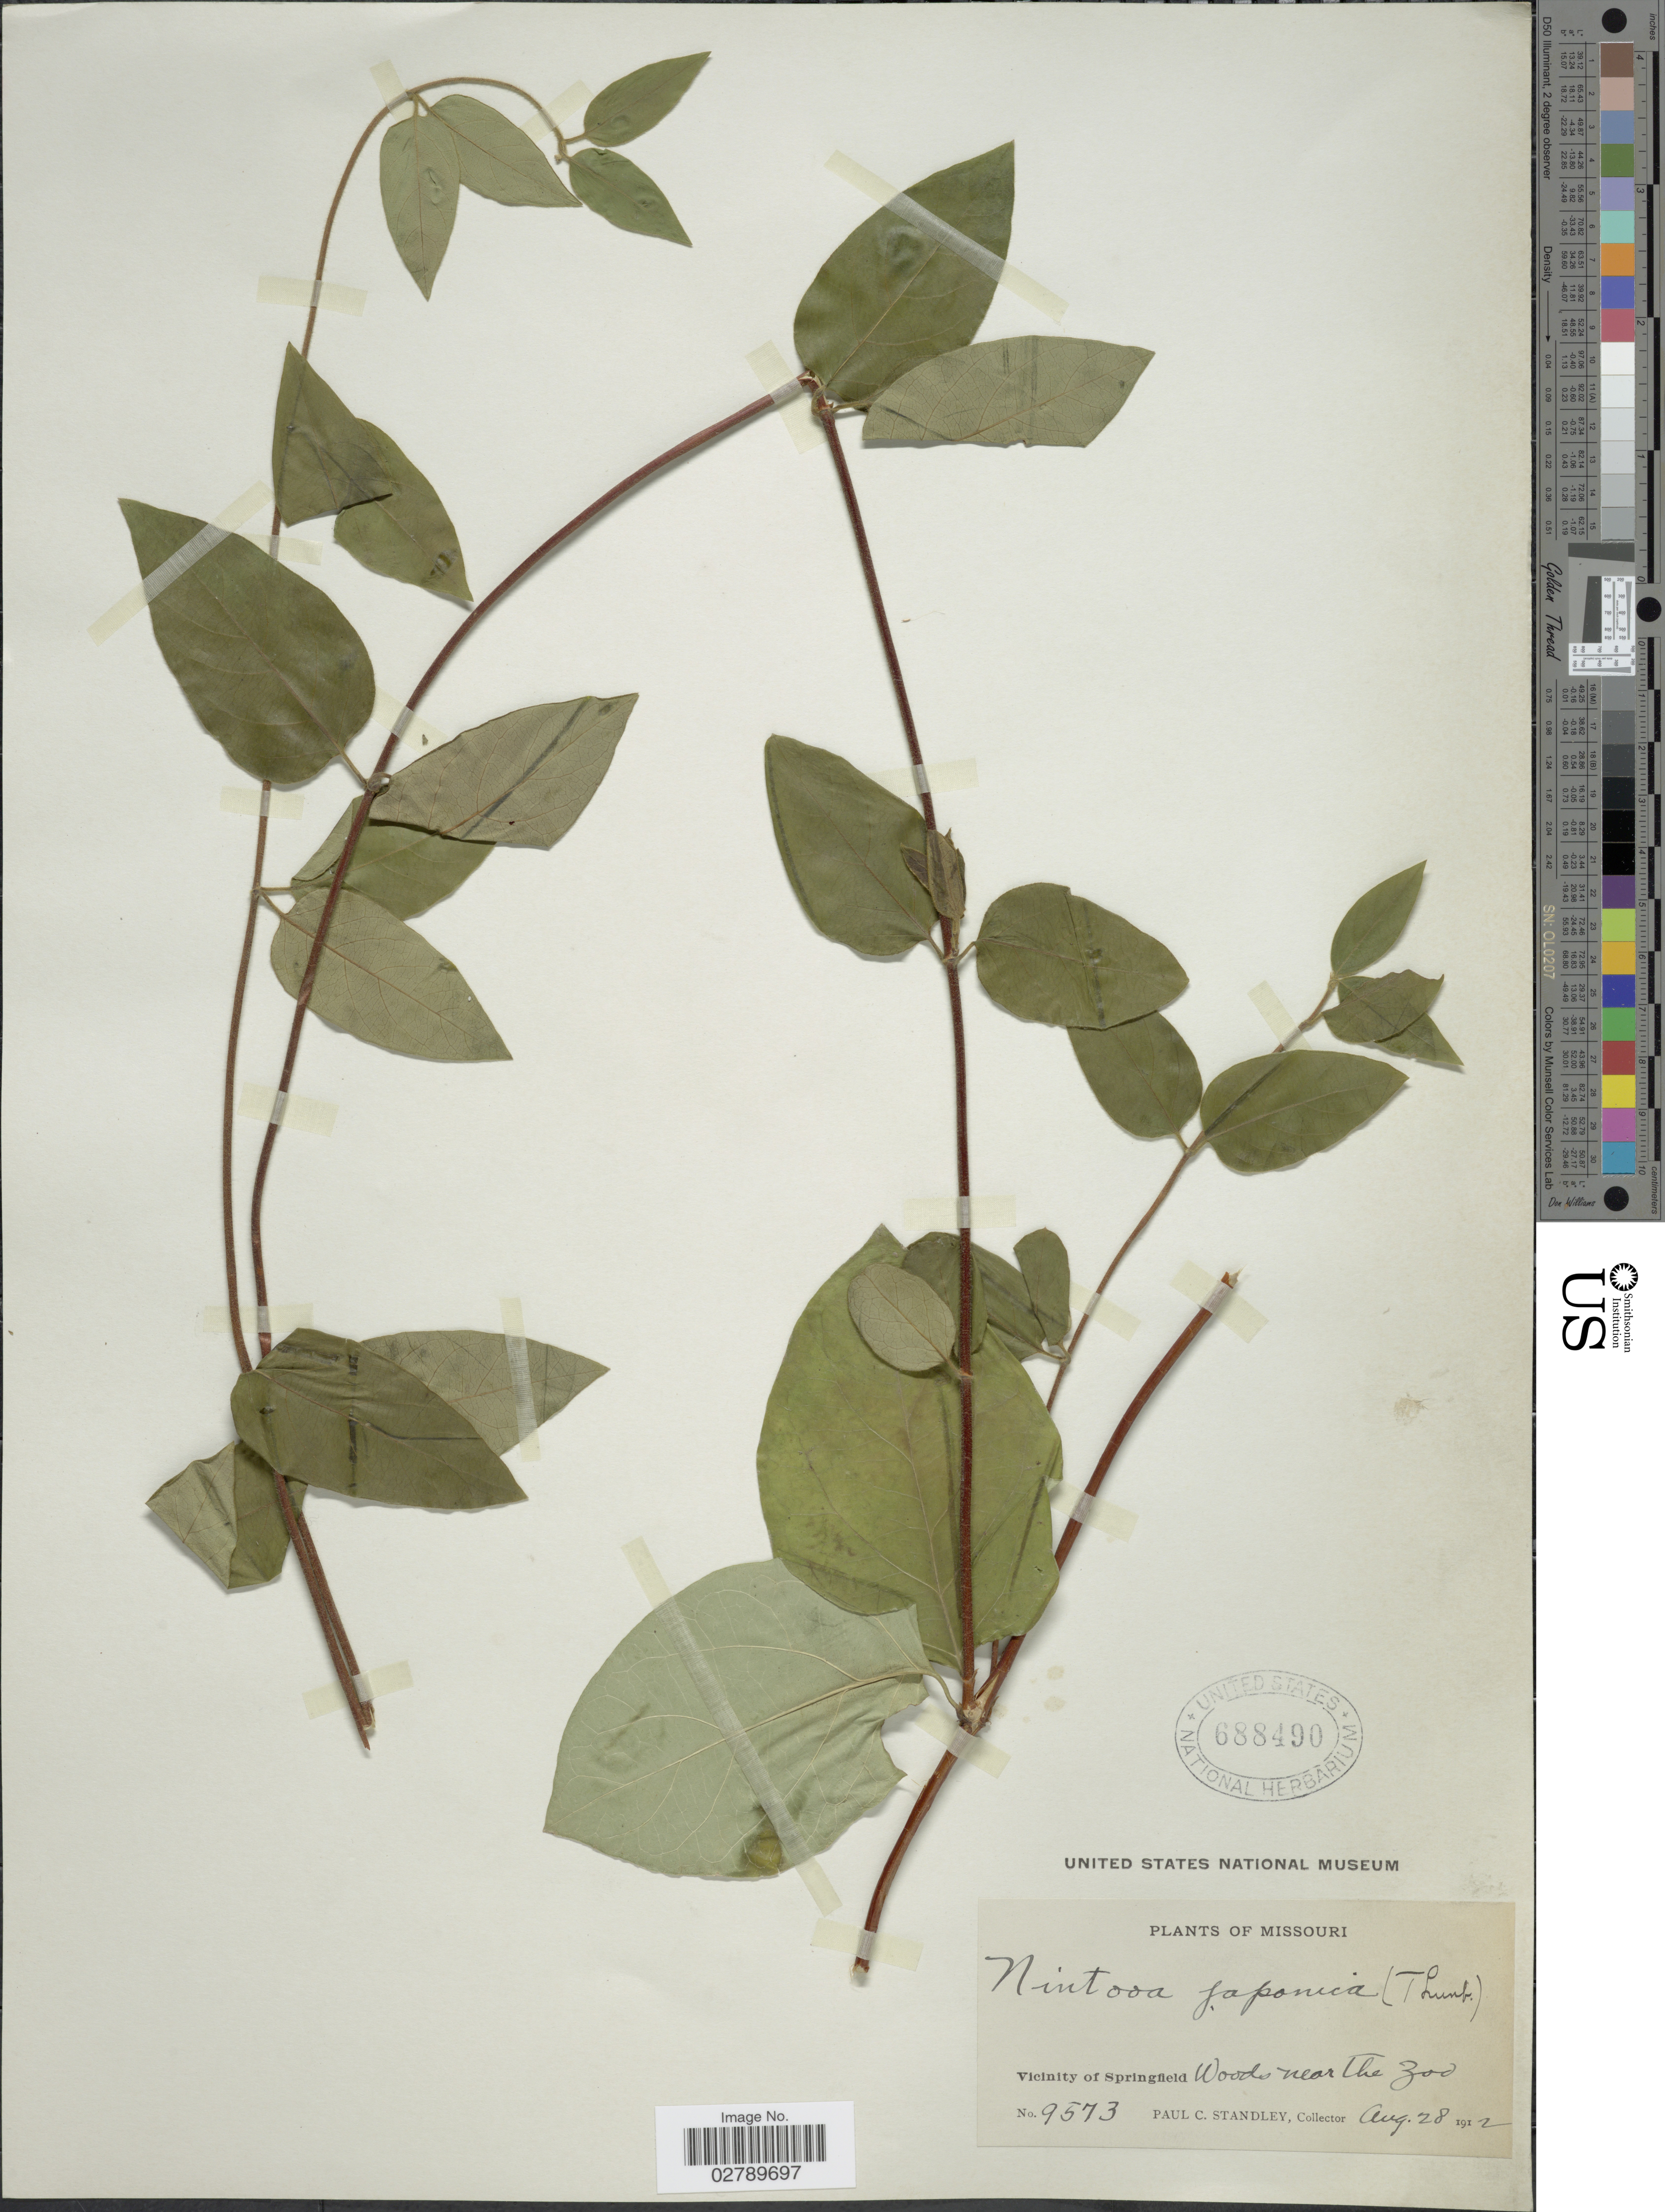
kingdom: Plantae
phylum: Tracheophyta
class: Magnoliopsida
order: Dipsacales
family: Caprifoliaceae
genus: Lonicera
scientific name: Lonicera japonica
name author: Thunb.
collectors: P. C. Standley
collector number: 9573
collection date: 1912-08-28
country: United States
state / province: Missouri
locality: Vicinity of Springfield. Woods near the Zoo.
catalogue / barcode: US 688490